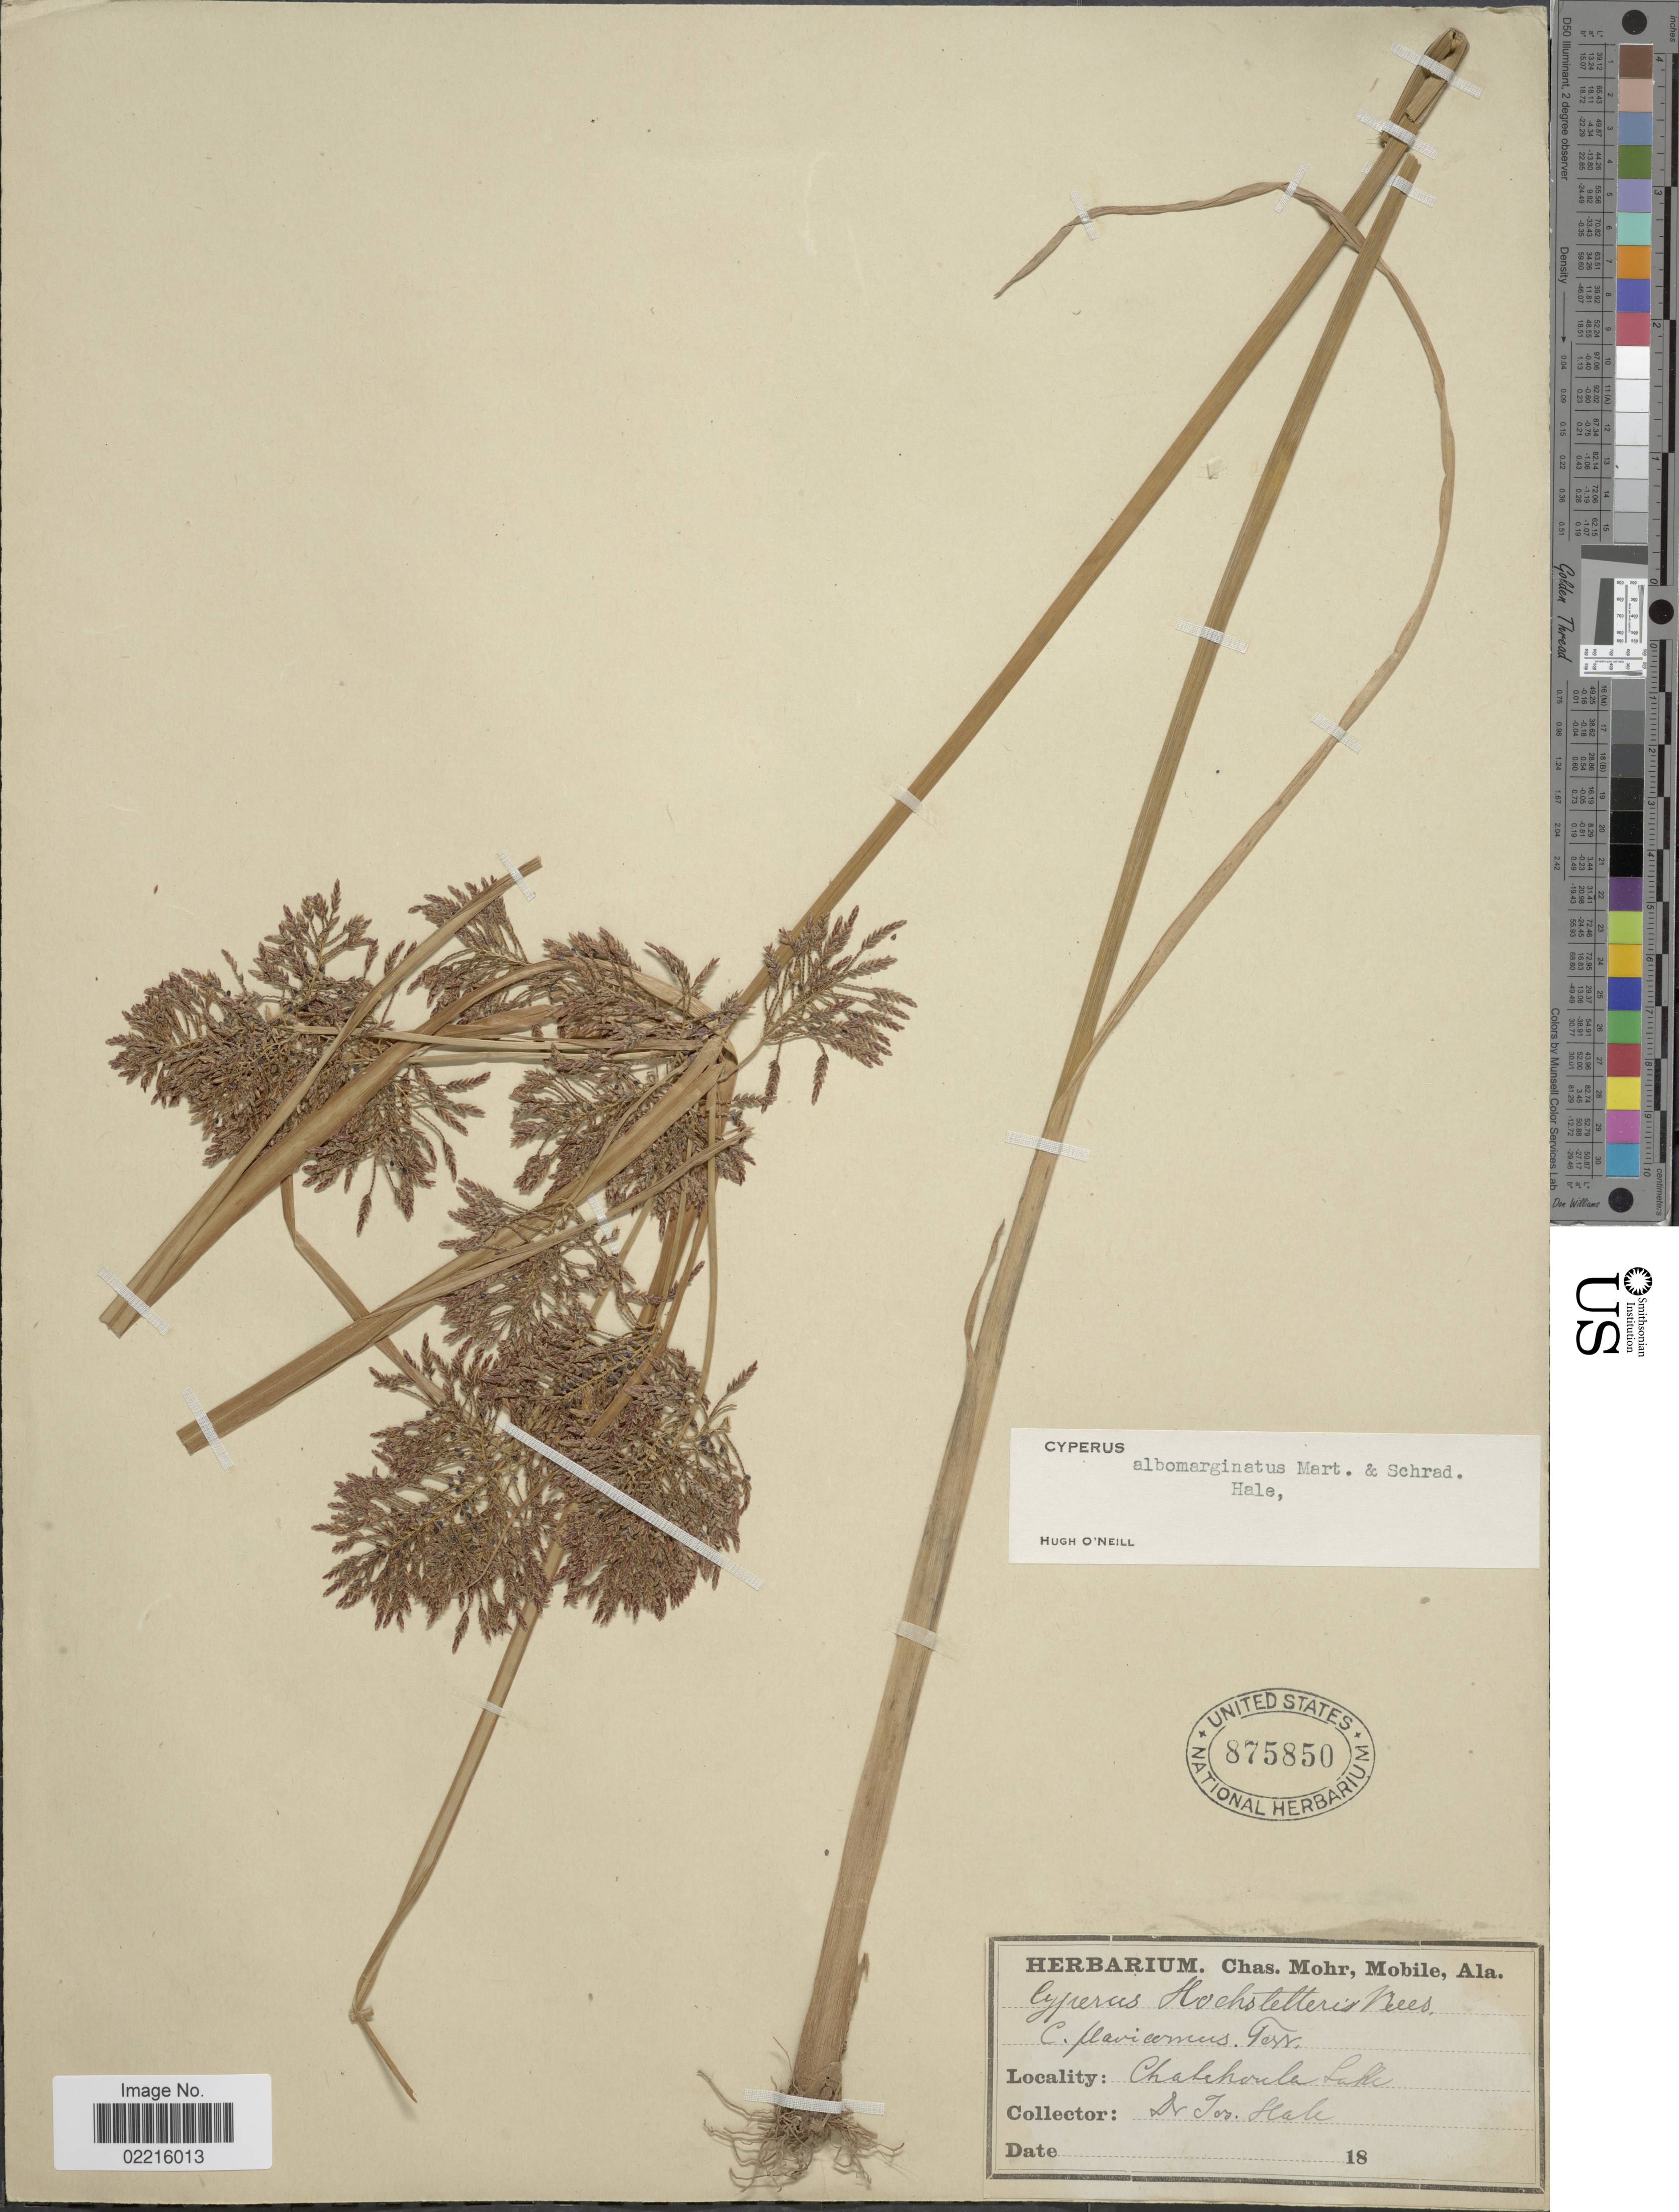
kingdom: Plantae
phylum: Tracheophyta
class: Liliopsida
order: Poales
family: Cyperaceae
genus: Cyperus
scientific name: Cyperus flavicomus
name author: Michx.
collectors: J. Hale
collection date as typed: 18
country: United States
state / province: Louisiana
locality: Catahoola Lake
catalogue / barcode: US 875850